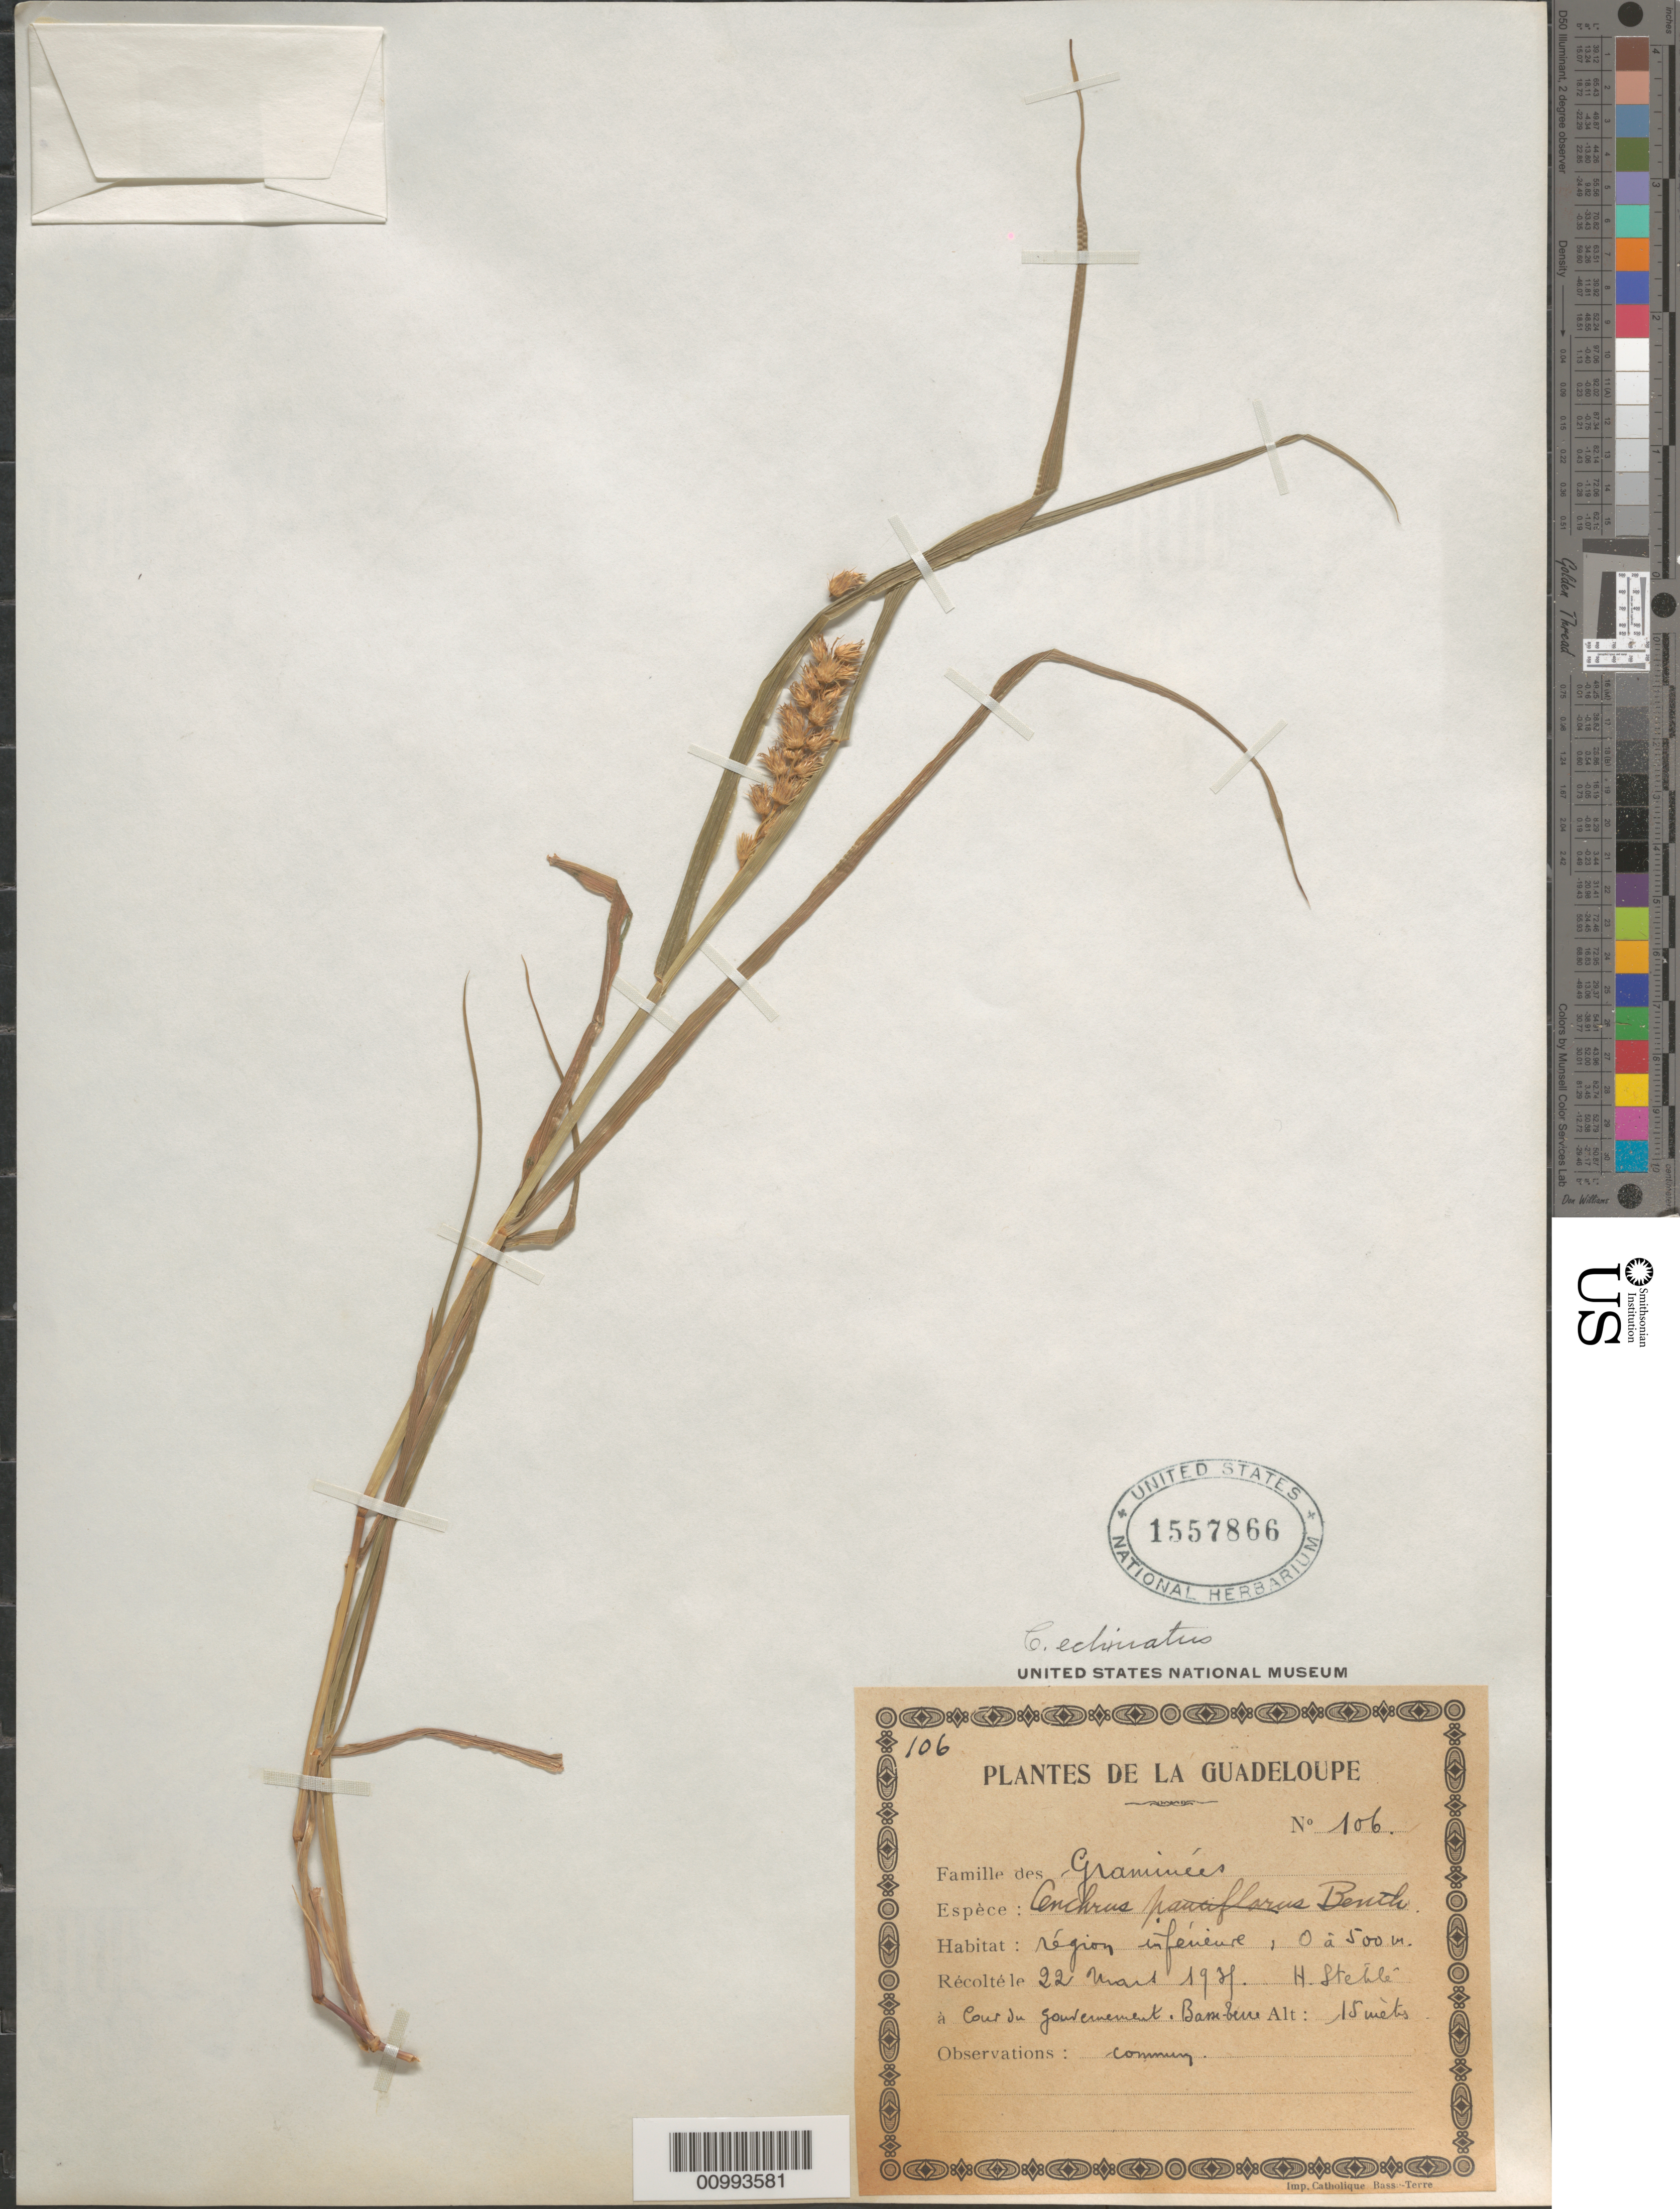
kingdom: Plantae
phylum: Tracheophyta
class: Liliopsida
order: Poales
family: Poaceae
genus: Cenchrus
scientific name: Cenchrus echinatus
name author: L.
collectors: H. Stehlé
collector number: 106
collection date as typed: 22 Mar 1938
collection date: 1938-03-22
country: Guadeloupe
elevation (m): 15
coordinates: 0 N, 0 E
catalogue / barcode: US 1557866